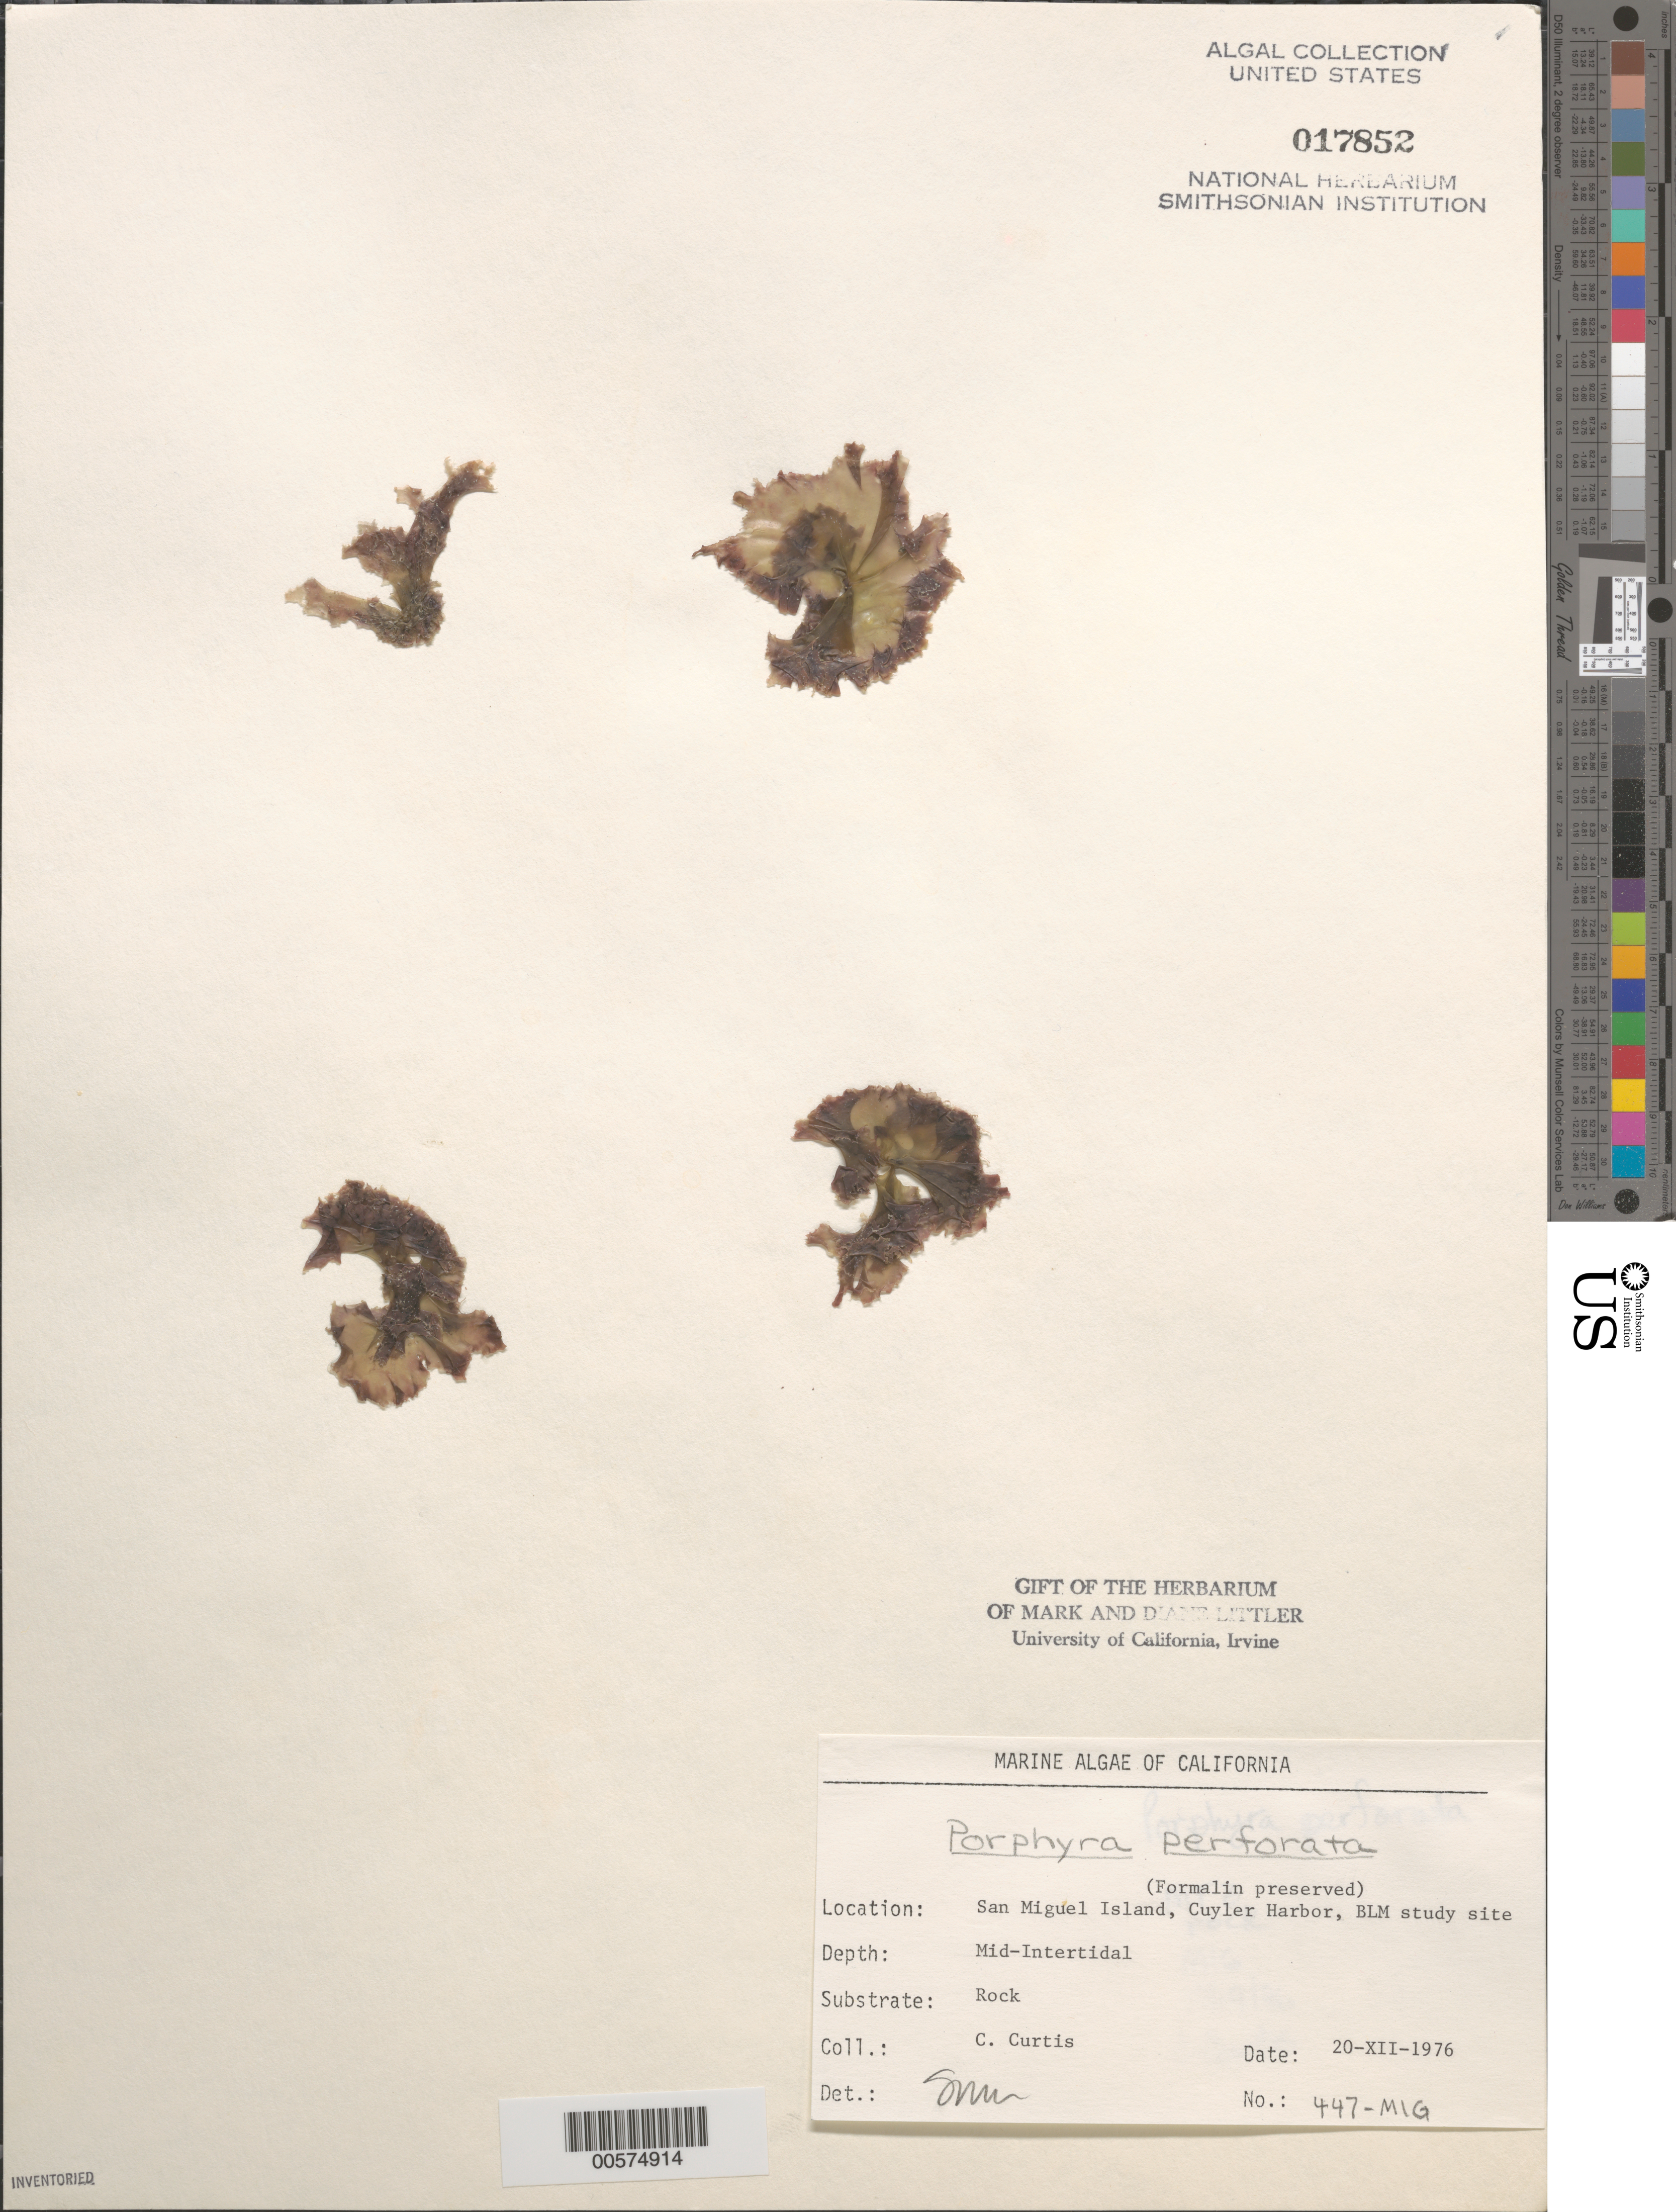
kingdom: Plantae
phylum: Rhodophyta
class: Bangiophyceae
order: Bangiales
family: Bangiaceae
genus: Pyropia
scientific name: Pyropia perforata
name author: (J. Agardh) S.C. Lindstrom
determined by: Algae name updating Project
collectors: C. Curtis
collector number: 447-mig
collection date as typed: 20 Dec 1976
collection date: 1976-12-20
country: United States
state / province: California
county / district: Santa Barbara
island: San Miguel Island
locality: Cuyler Harbor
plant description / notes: BLM-SOCALBIGHT Rocky Intertidal Survey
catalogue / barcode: US 17852